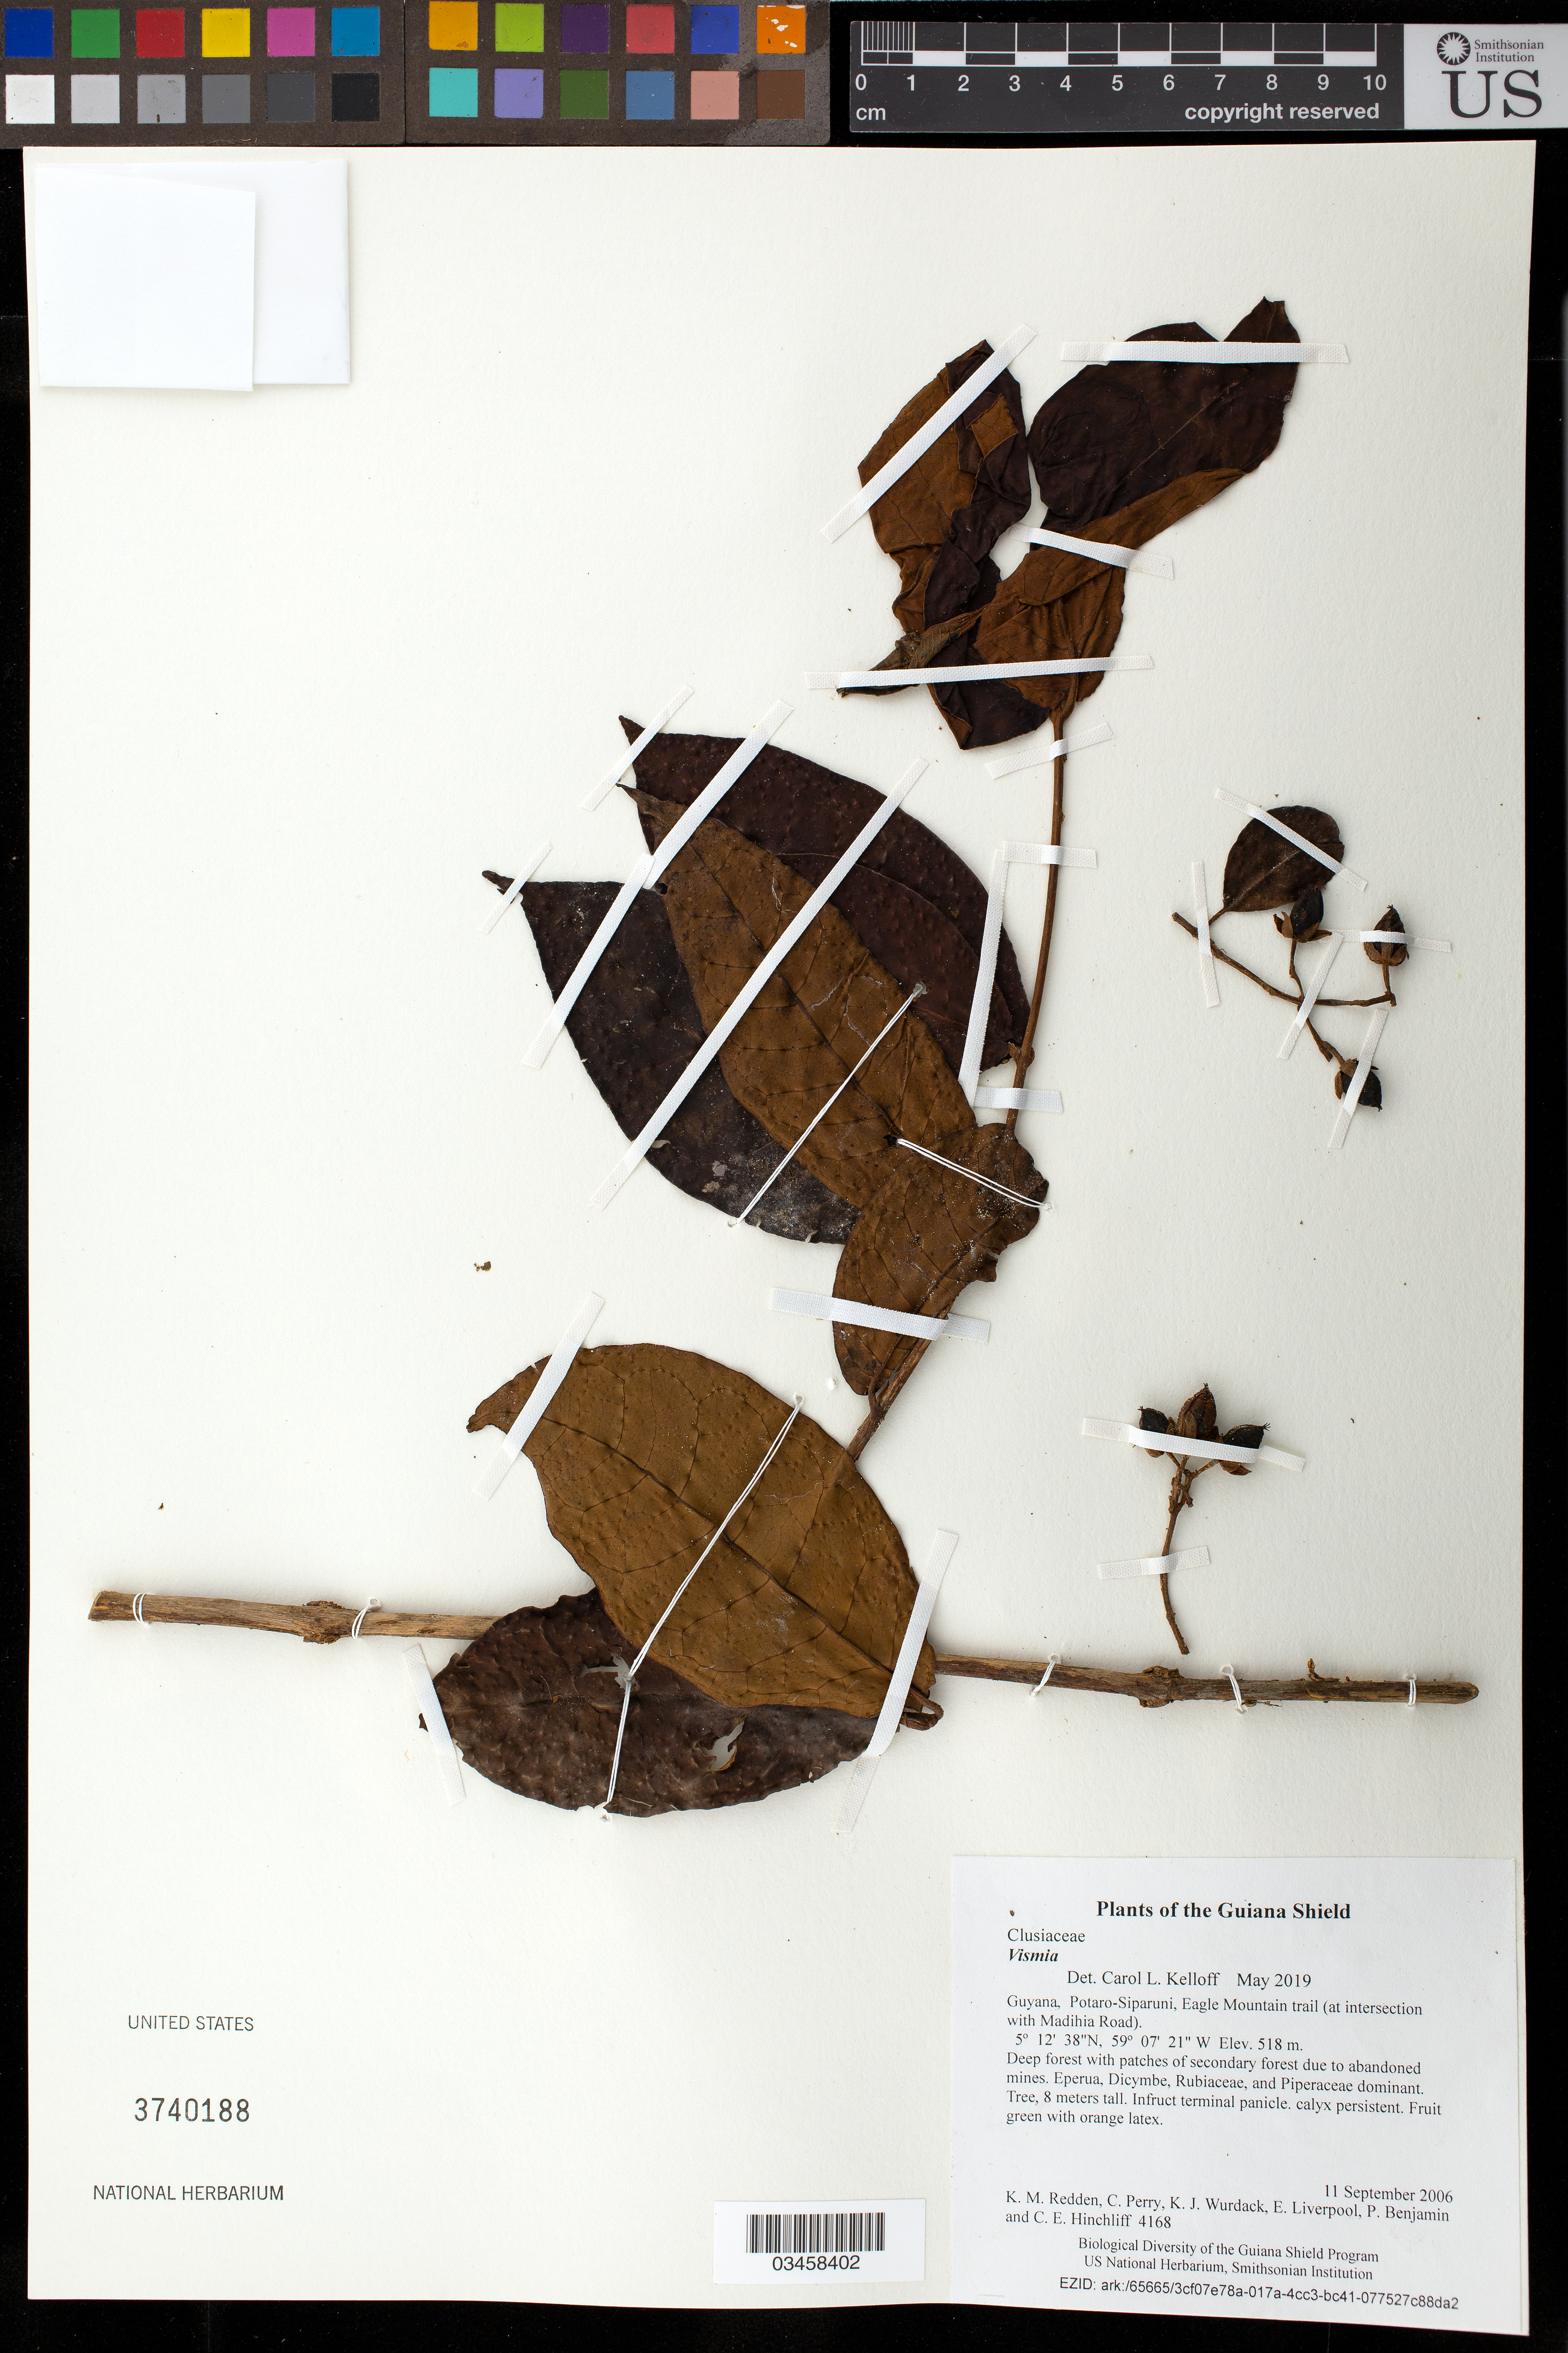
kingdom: Plantae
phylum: Tracheophyta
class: Magnoliopsida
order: Malpighiales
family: Hypericaceae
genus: Vismia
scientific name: Vismia sp.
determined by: Kelloff, Carol L.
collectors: K. M. Redden, C. Perry, K. Wurdack, E. Liverpool, P. Benjamin & C. E. Hinchliff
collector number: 4168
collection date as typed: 11 September 2006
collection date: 2006-09-11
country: Guyana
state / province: Potaro-Siparuni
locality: Eagle Mountain trail (at intersection with Madihia Road)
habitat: Deep forest with patches of secondary forest due to abandoned mines. Eperua, Dicymbe, Rubiaceae, and Piperaceae dominant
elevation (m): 518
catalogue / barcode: US 3740188